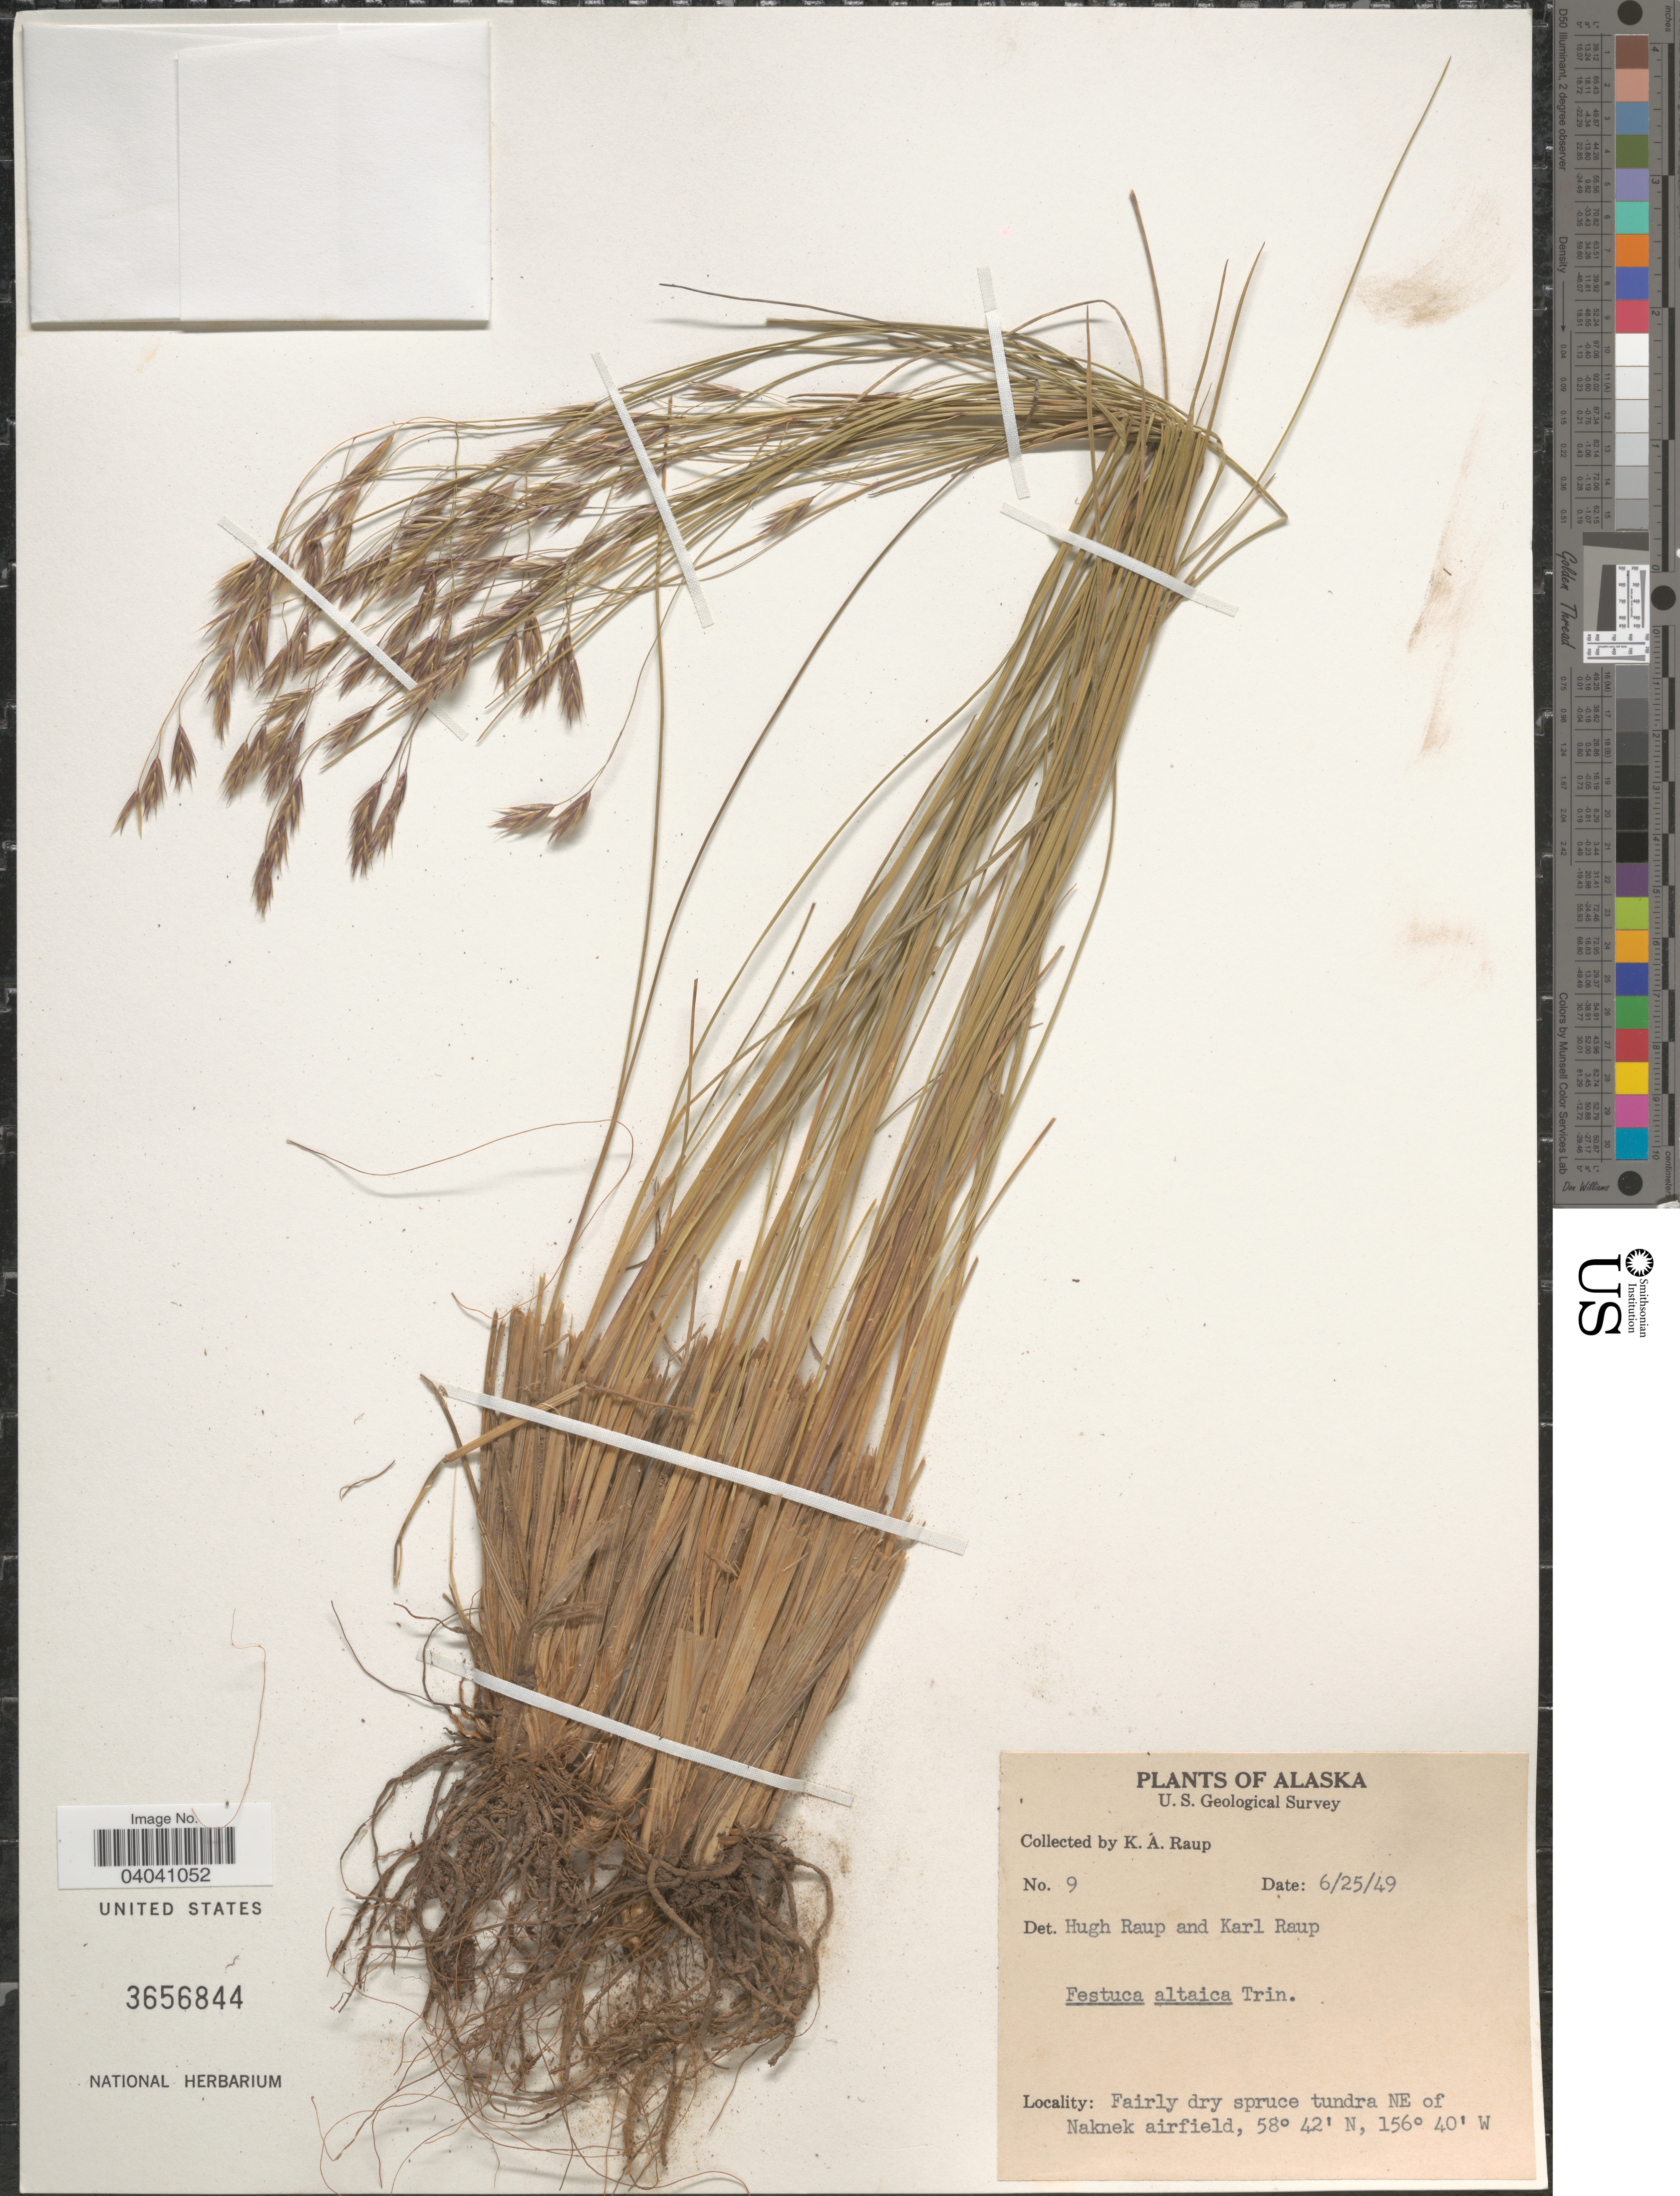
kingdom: Plantae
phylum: Tracheophyta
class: Liliopsida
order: Poales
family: Poaceae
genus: Festuca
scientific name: Festuca altaica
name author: Trin.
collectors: K. Raup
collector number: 9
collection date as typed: Transcribed d/m/y: 25/6/49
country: United States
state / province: Alaska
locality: NE of Naknek airfield.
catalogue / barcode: US 3656844